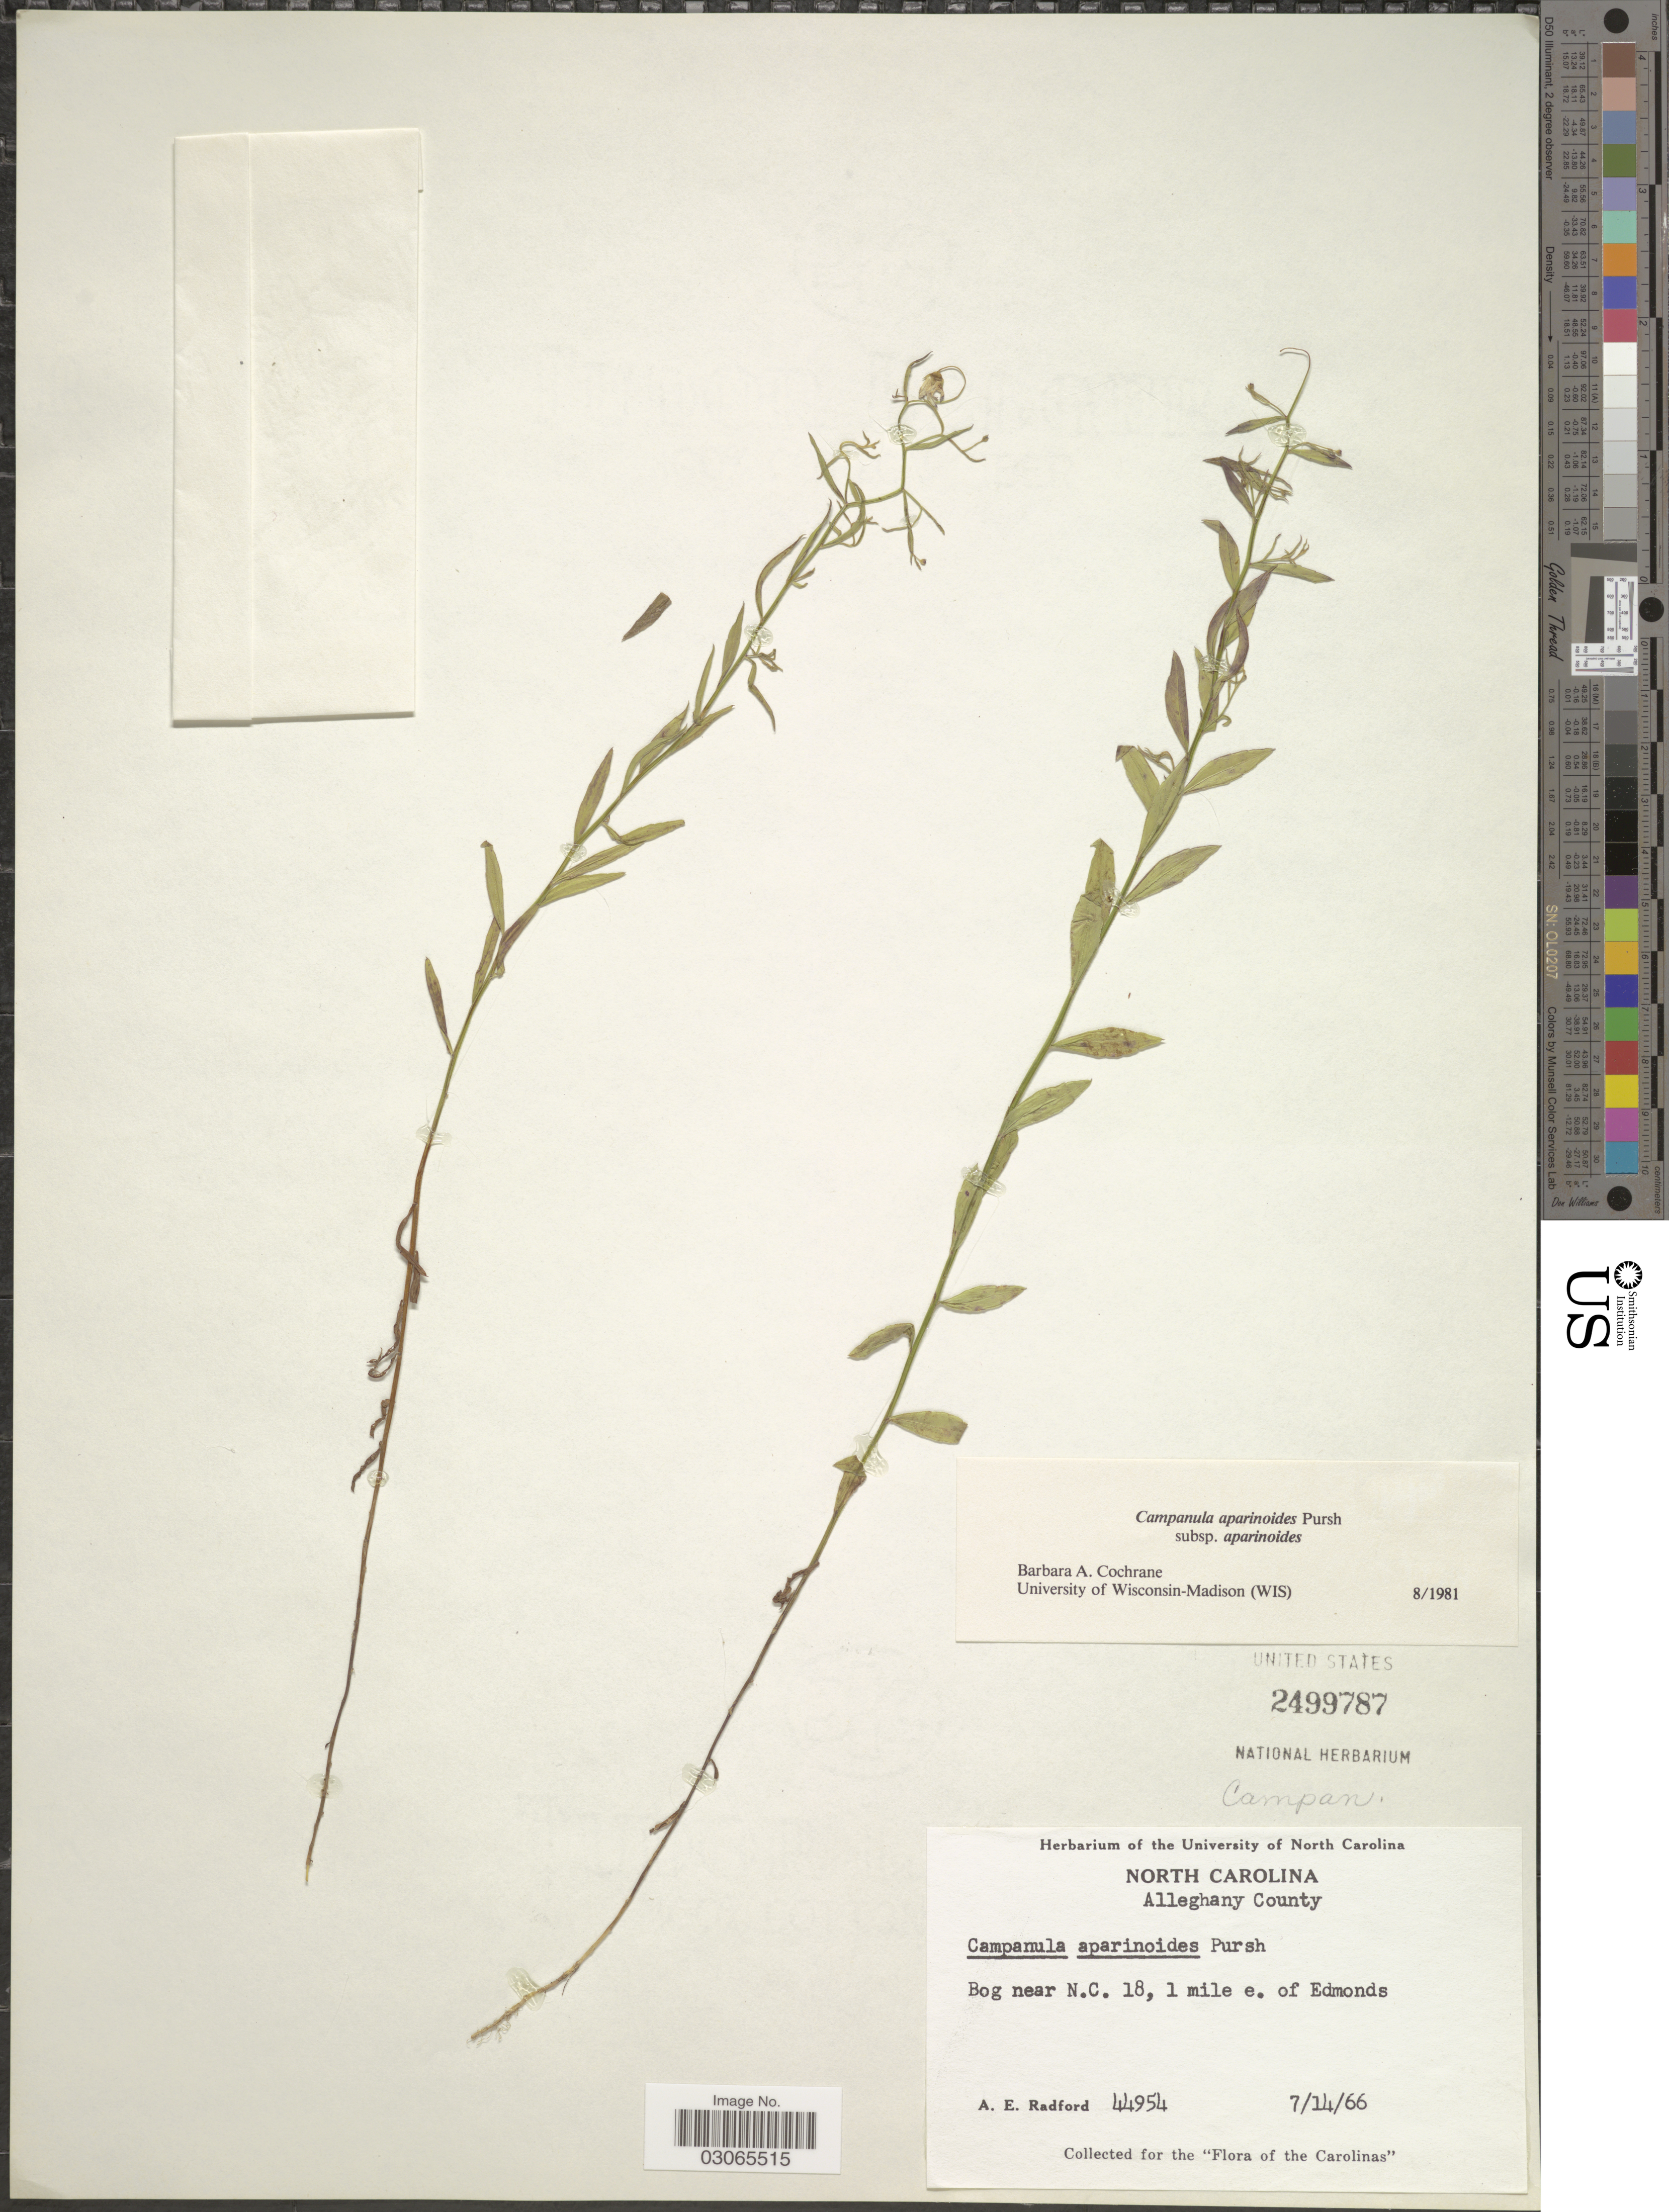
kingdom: Plantae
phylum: Tracheophyta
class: Magnoliopsida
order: Asterales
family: Campanulaceae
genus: Campanula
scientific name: Campanula aparinoides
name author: Pursh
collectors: A. E. Radford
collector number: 44954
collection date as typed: Transcribed d/m/y: 14/7/66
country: United States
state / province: North Carolina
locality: Alleghany County. Bog near N.C. 18, 1 mile e. of Edmonds.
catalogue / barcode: US 2499787